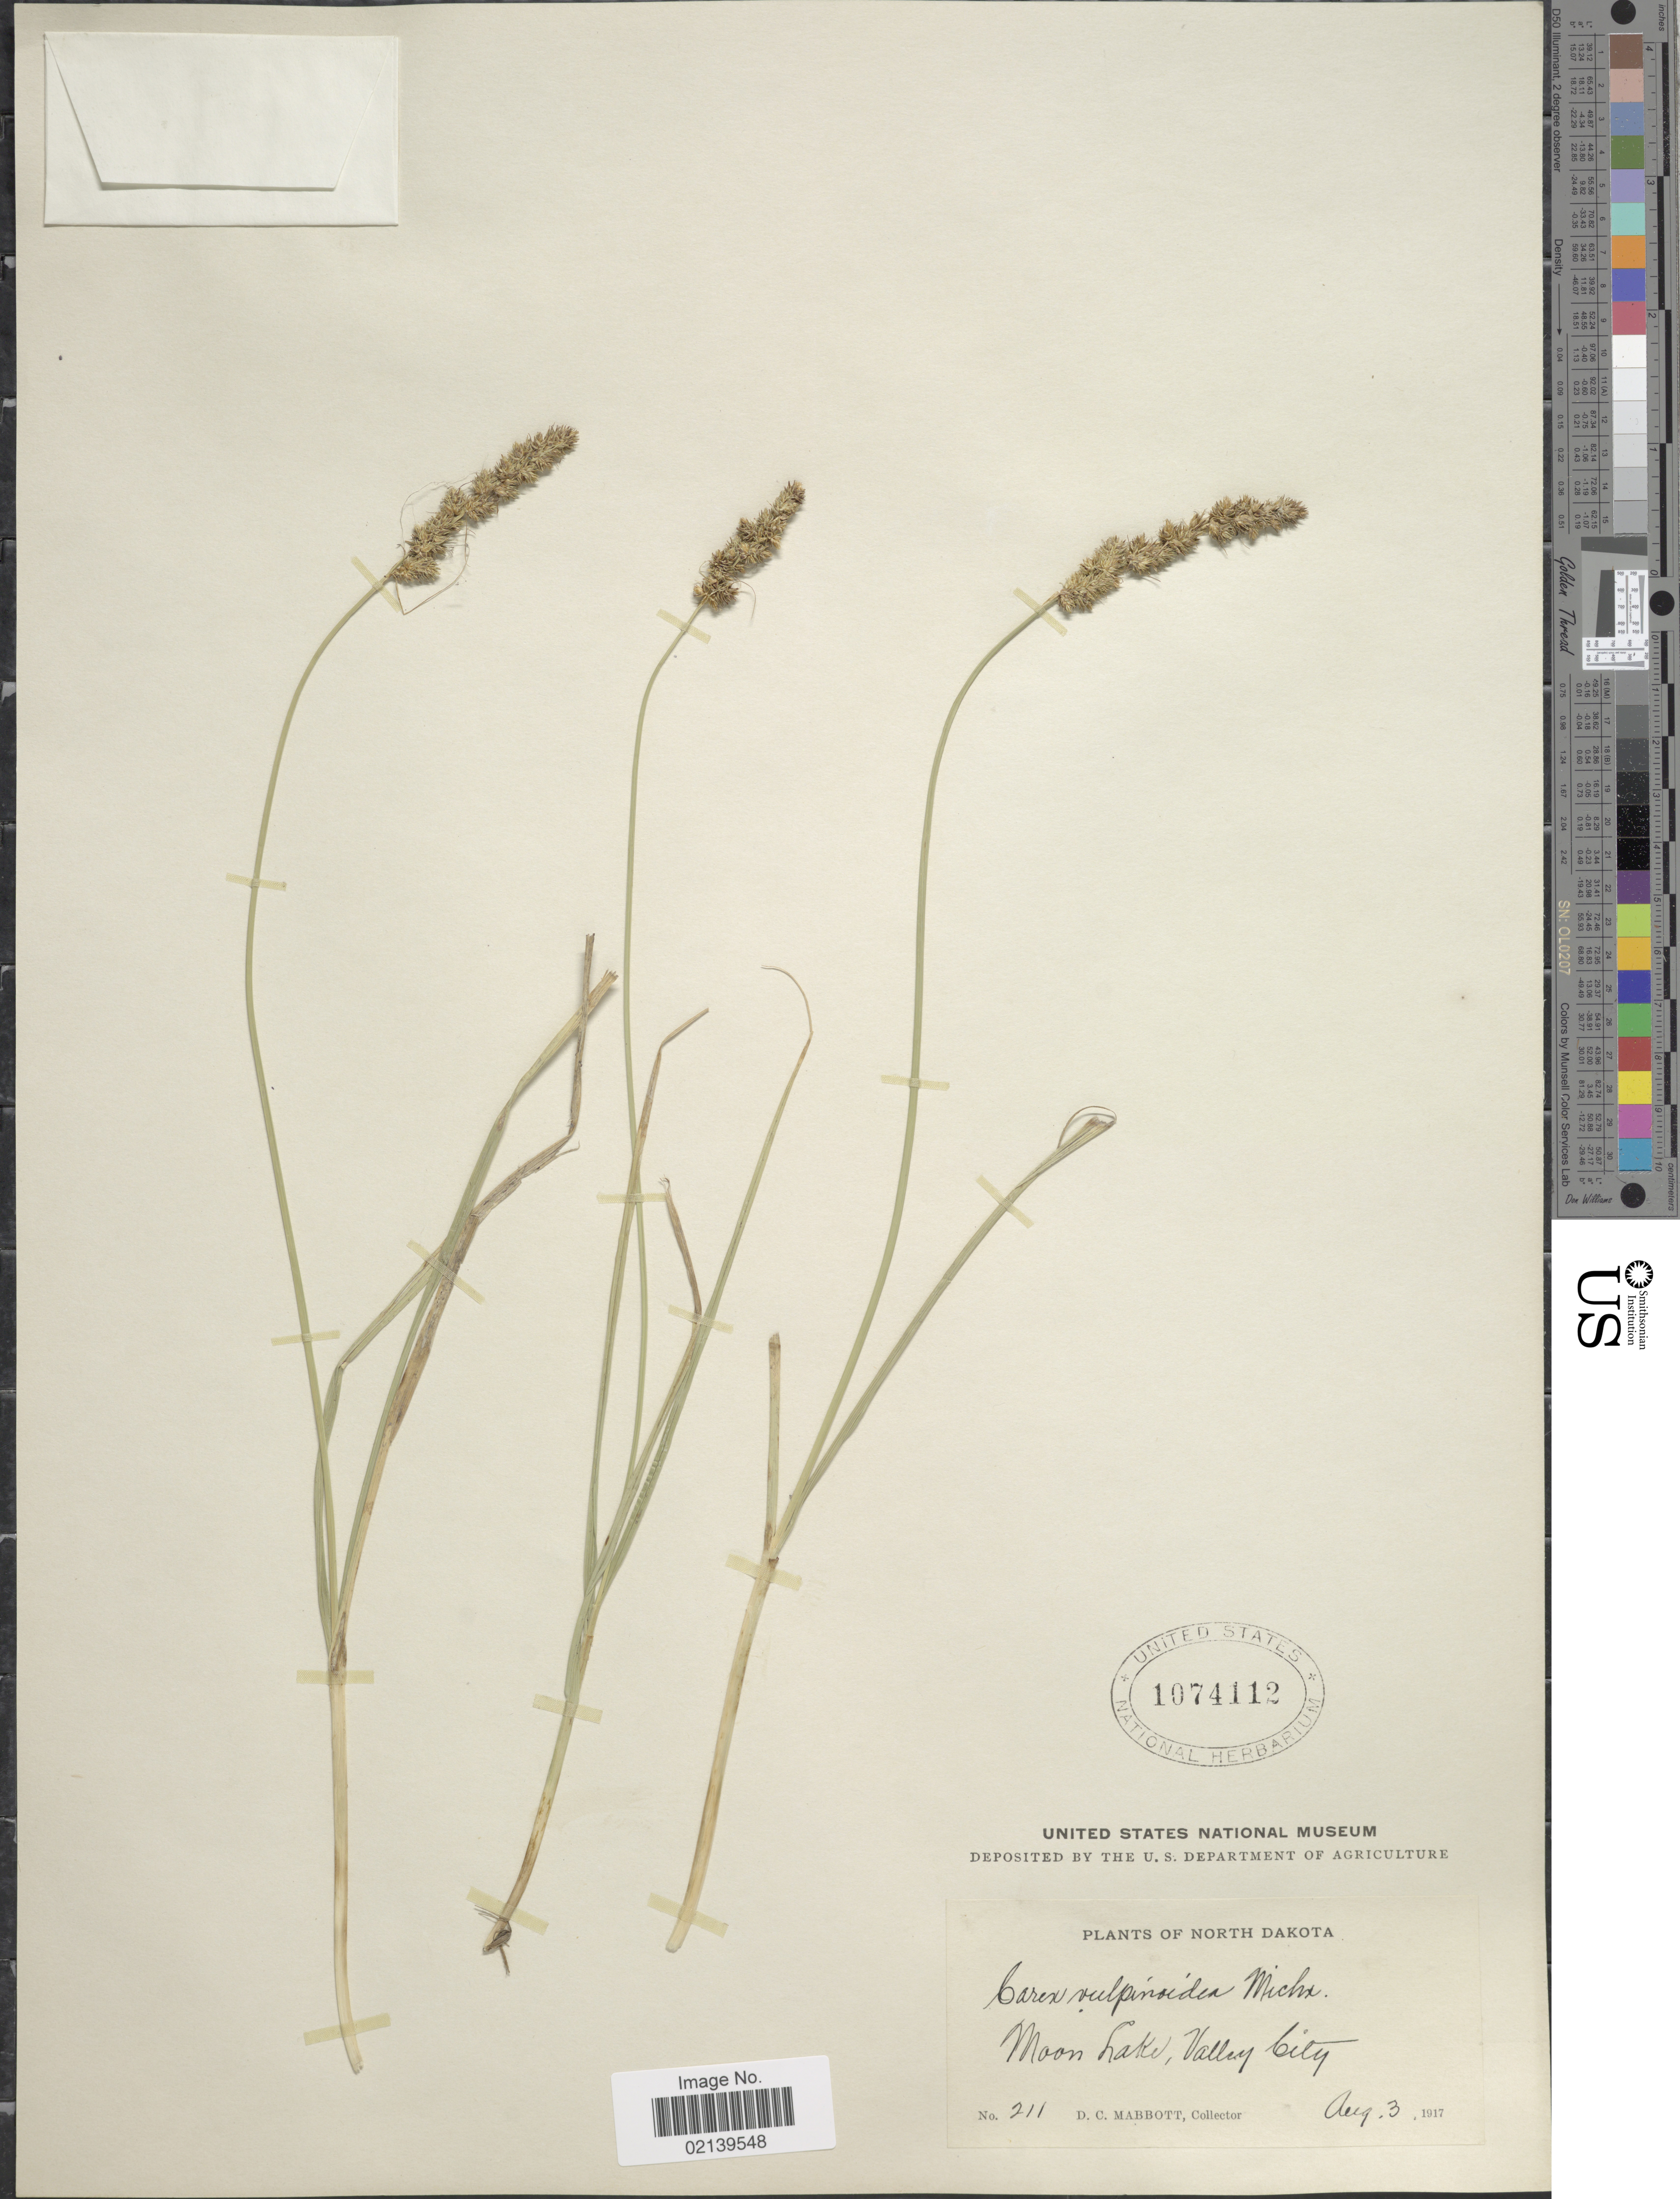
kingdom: Plantae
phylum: Tracheophyta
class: Liliopsida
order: Poales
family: Cyperaceae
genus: Carex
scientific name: Carex vulpinoidea Michx.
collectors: D. Mabbott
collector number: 211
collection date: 1917-08-03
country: United States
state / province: North Dakota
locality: Moon Lake, Valley City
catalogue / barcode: US 1074112